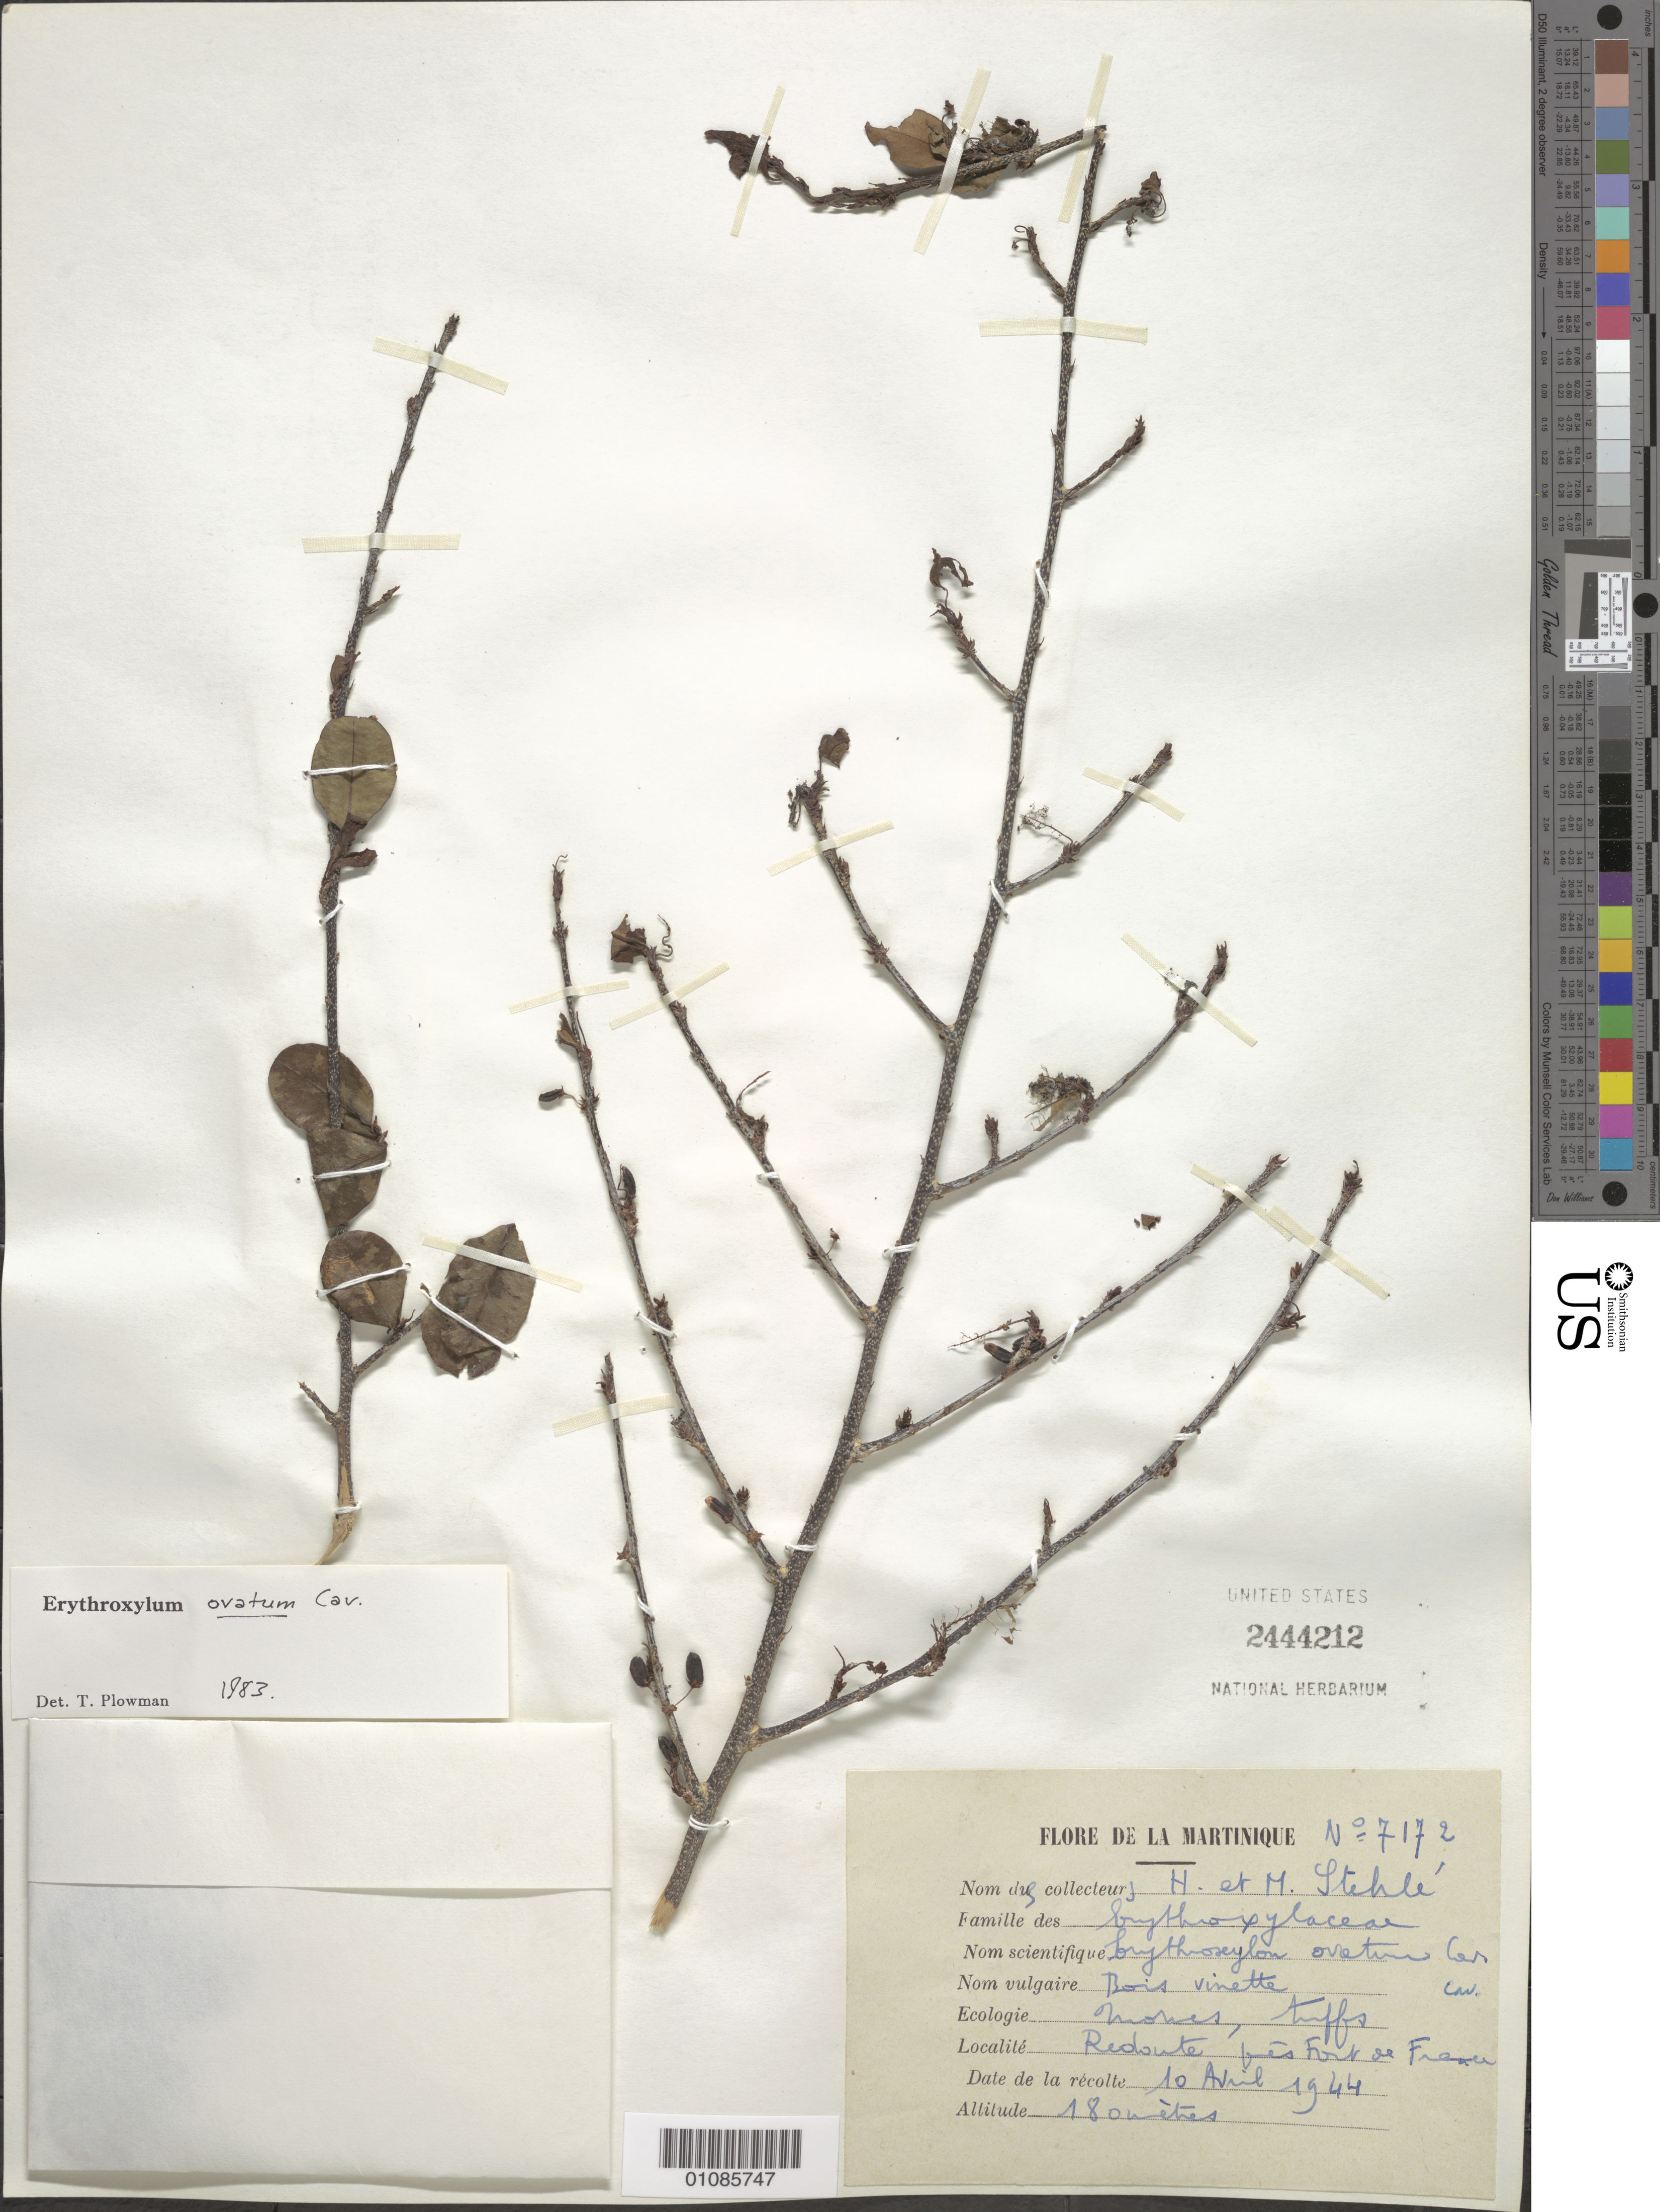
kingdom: Plantae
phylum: Tracheophyta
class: Magnoliopsida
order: Malpighiales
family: Erythroxylaceae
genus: Erythroxylum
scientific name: Erythroxylum ovatum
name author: Cav.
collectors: H. Stehlé & M. Stehlé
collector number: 7172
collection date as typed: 10 Apr 1944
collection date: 1944-04-10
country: Martinique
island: Martinique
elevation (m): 180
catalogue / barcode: US 2444212